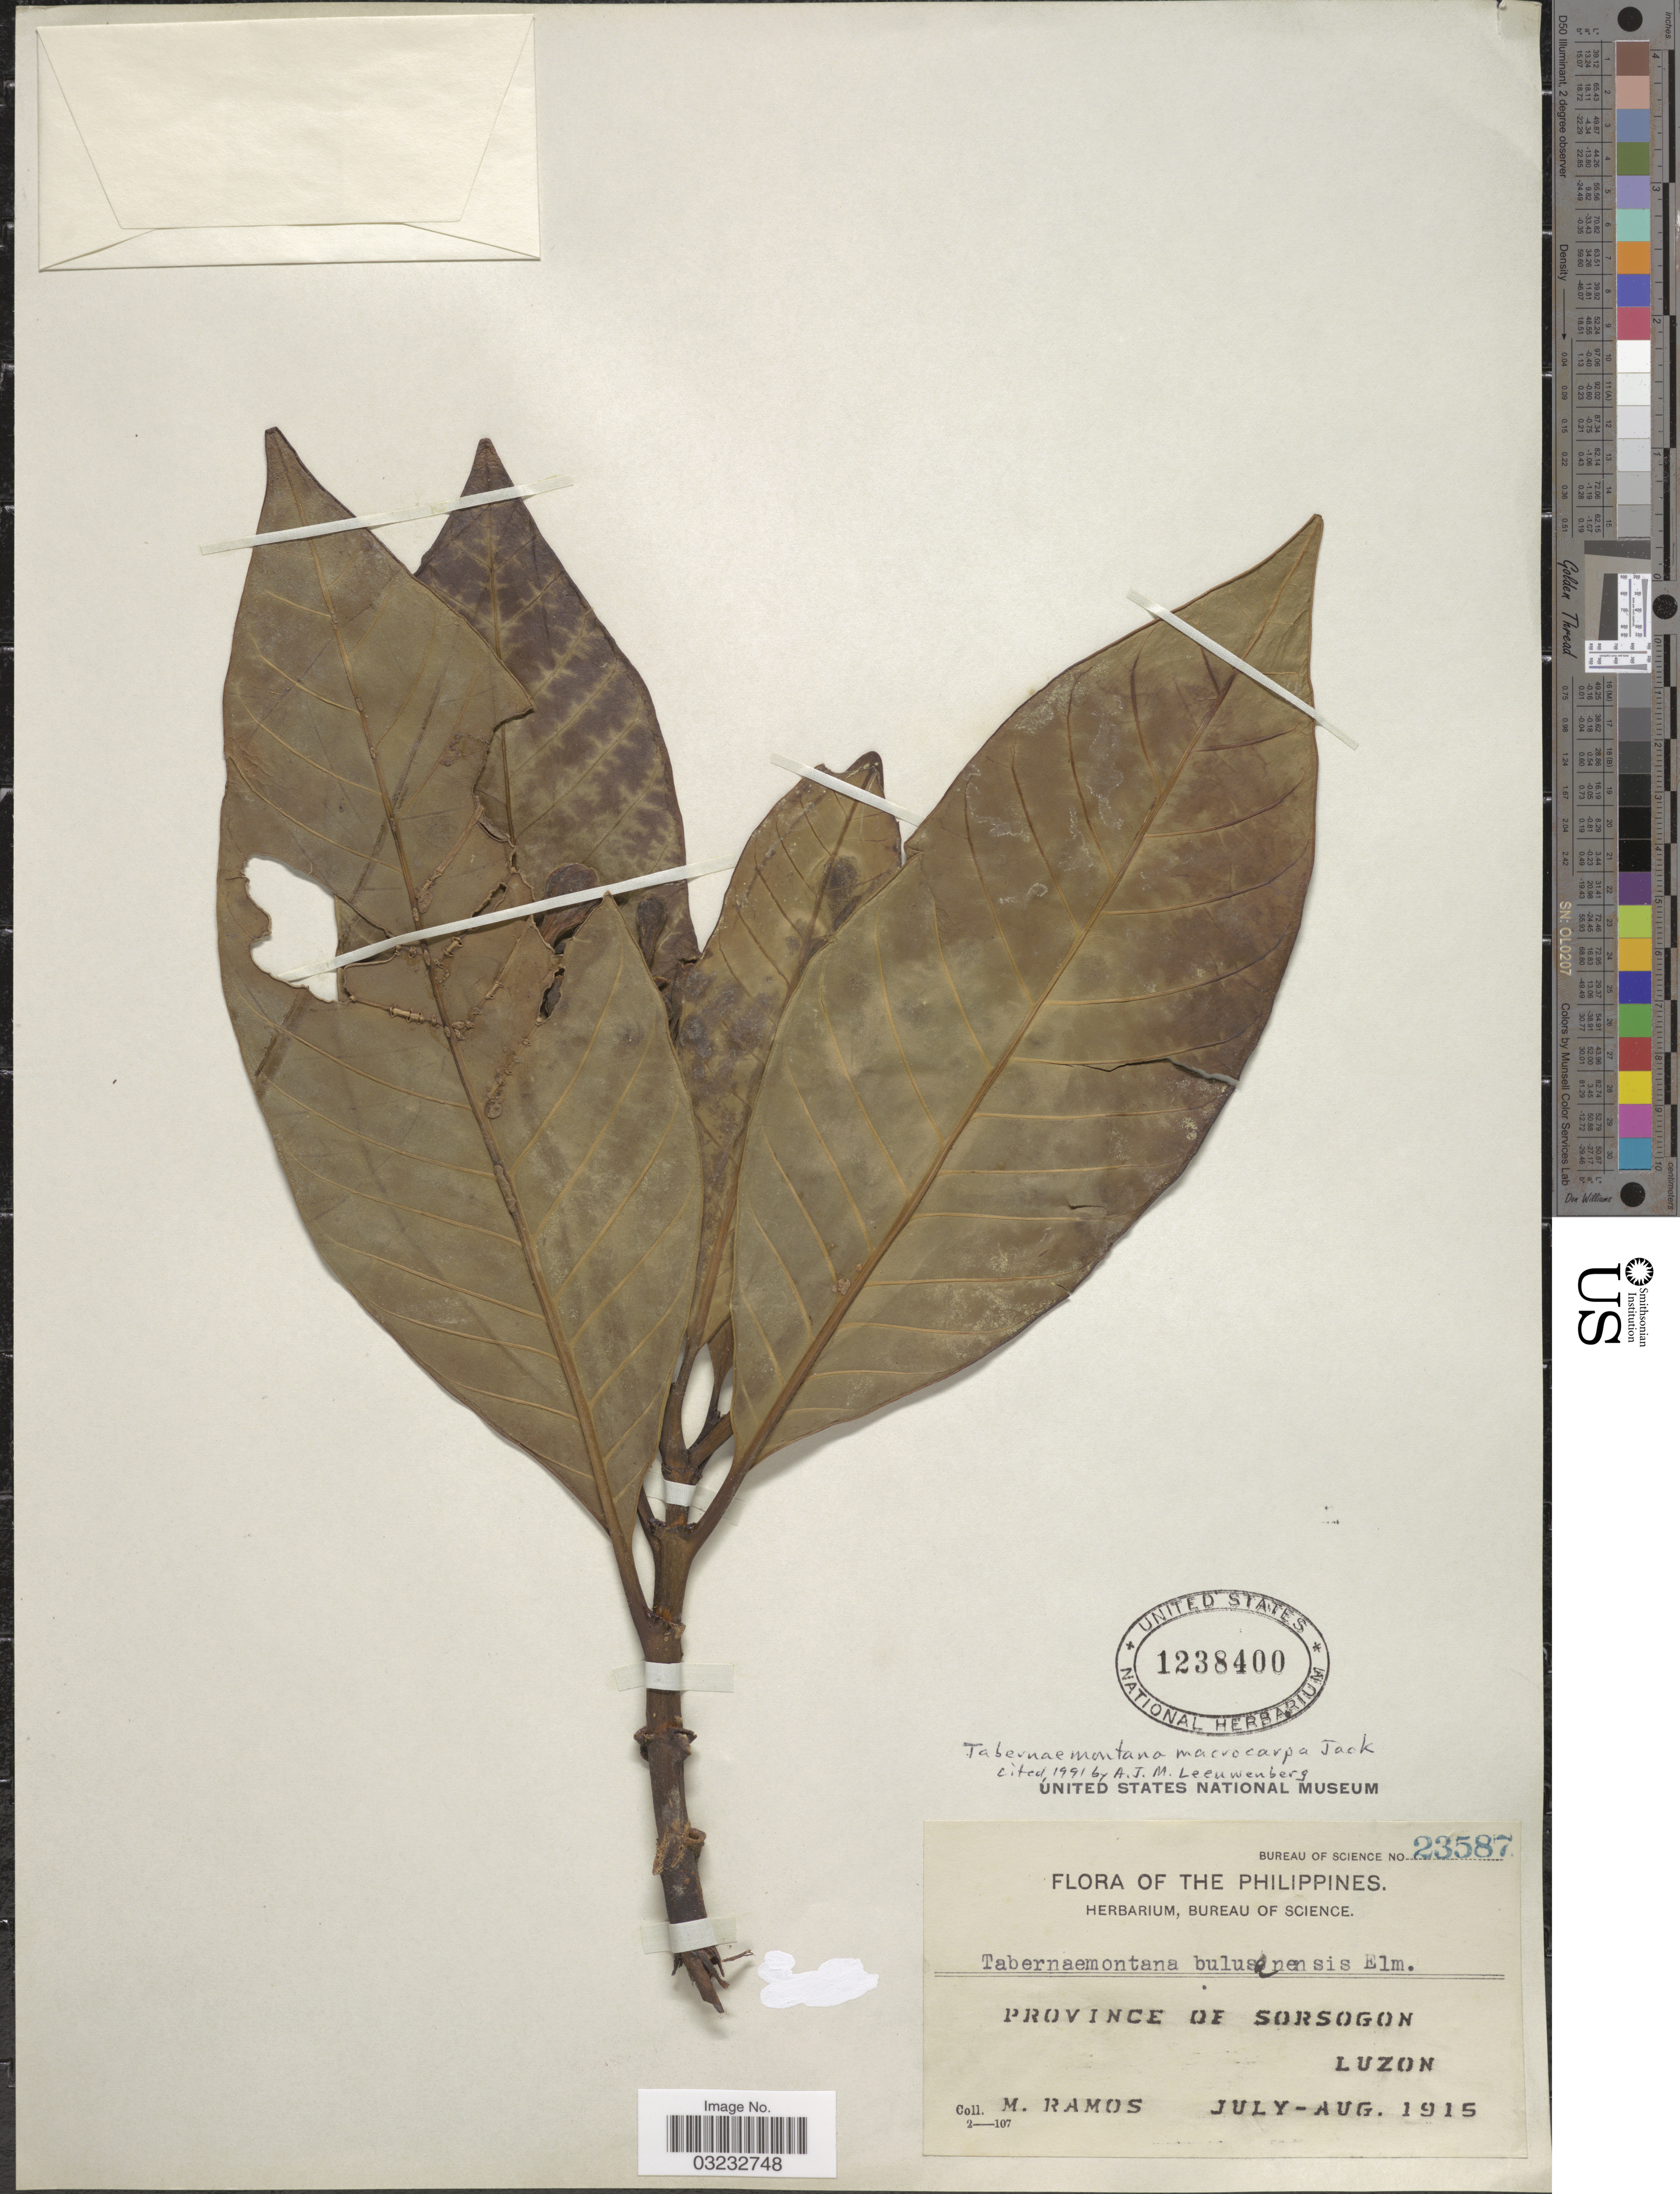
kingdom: Plantae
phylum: Tracheophyta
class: Magnoliopsida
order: Gentianales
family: Apocynaceae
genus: Tabernaemontana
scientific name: Tabernaemontana macrocarpa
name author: Jack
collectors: M. Ramos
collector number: Bureau of Science 23587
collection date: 1915-07/1915-08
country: Philippines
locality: Province of Sorsogon. Luzon.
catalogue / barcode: US 1238400